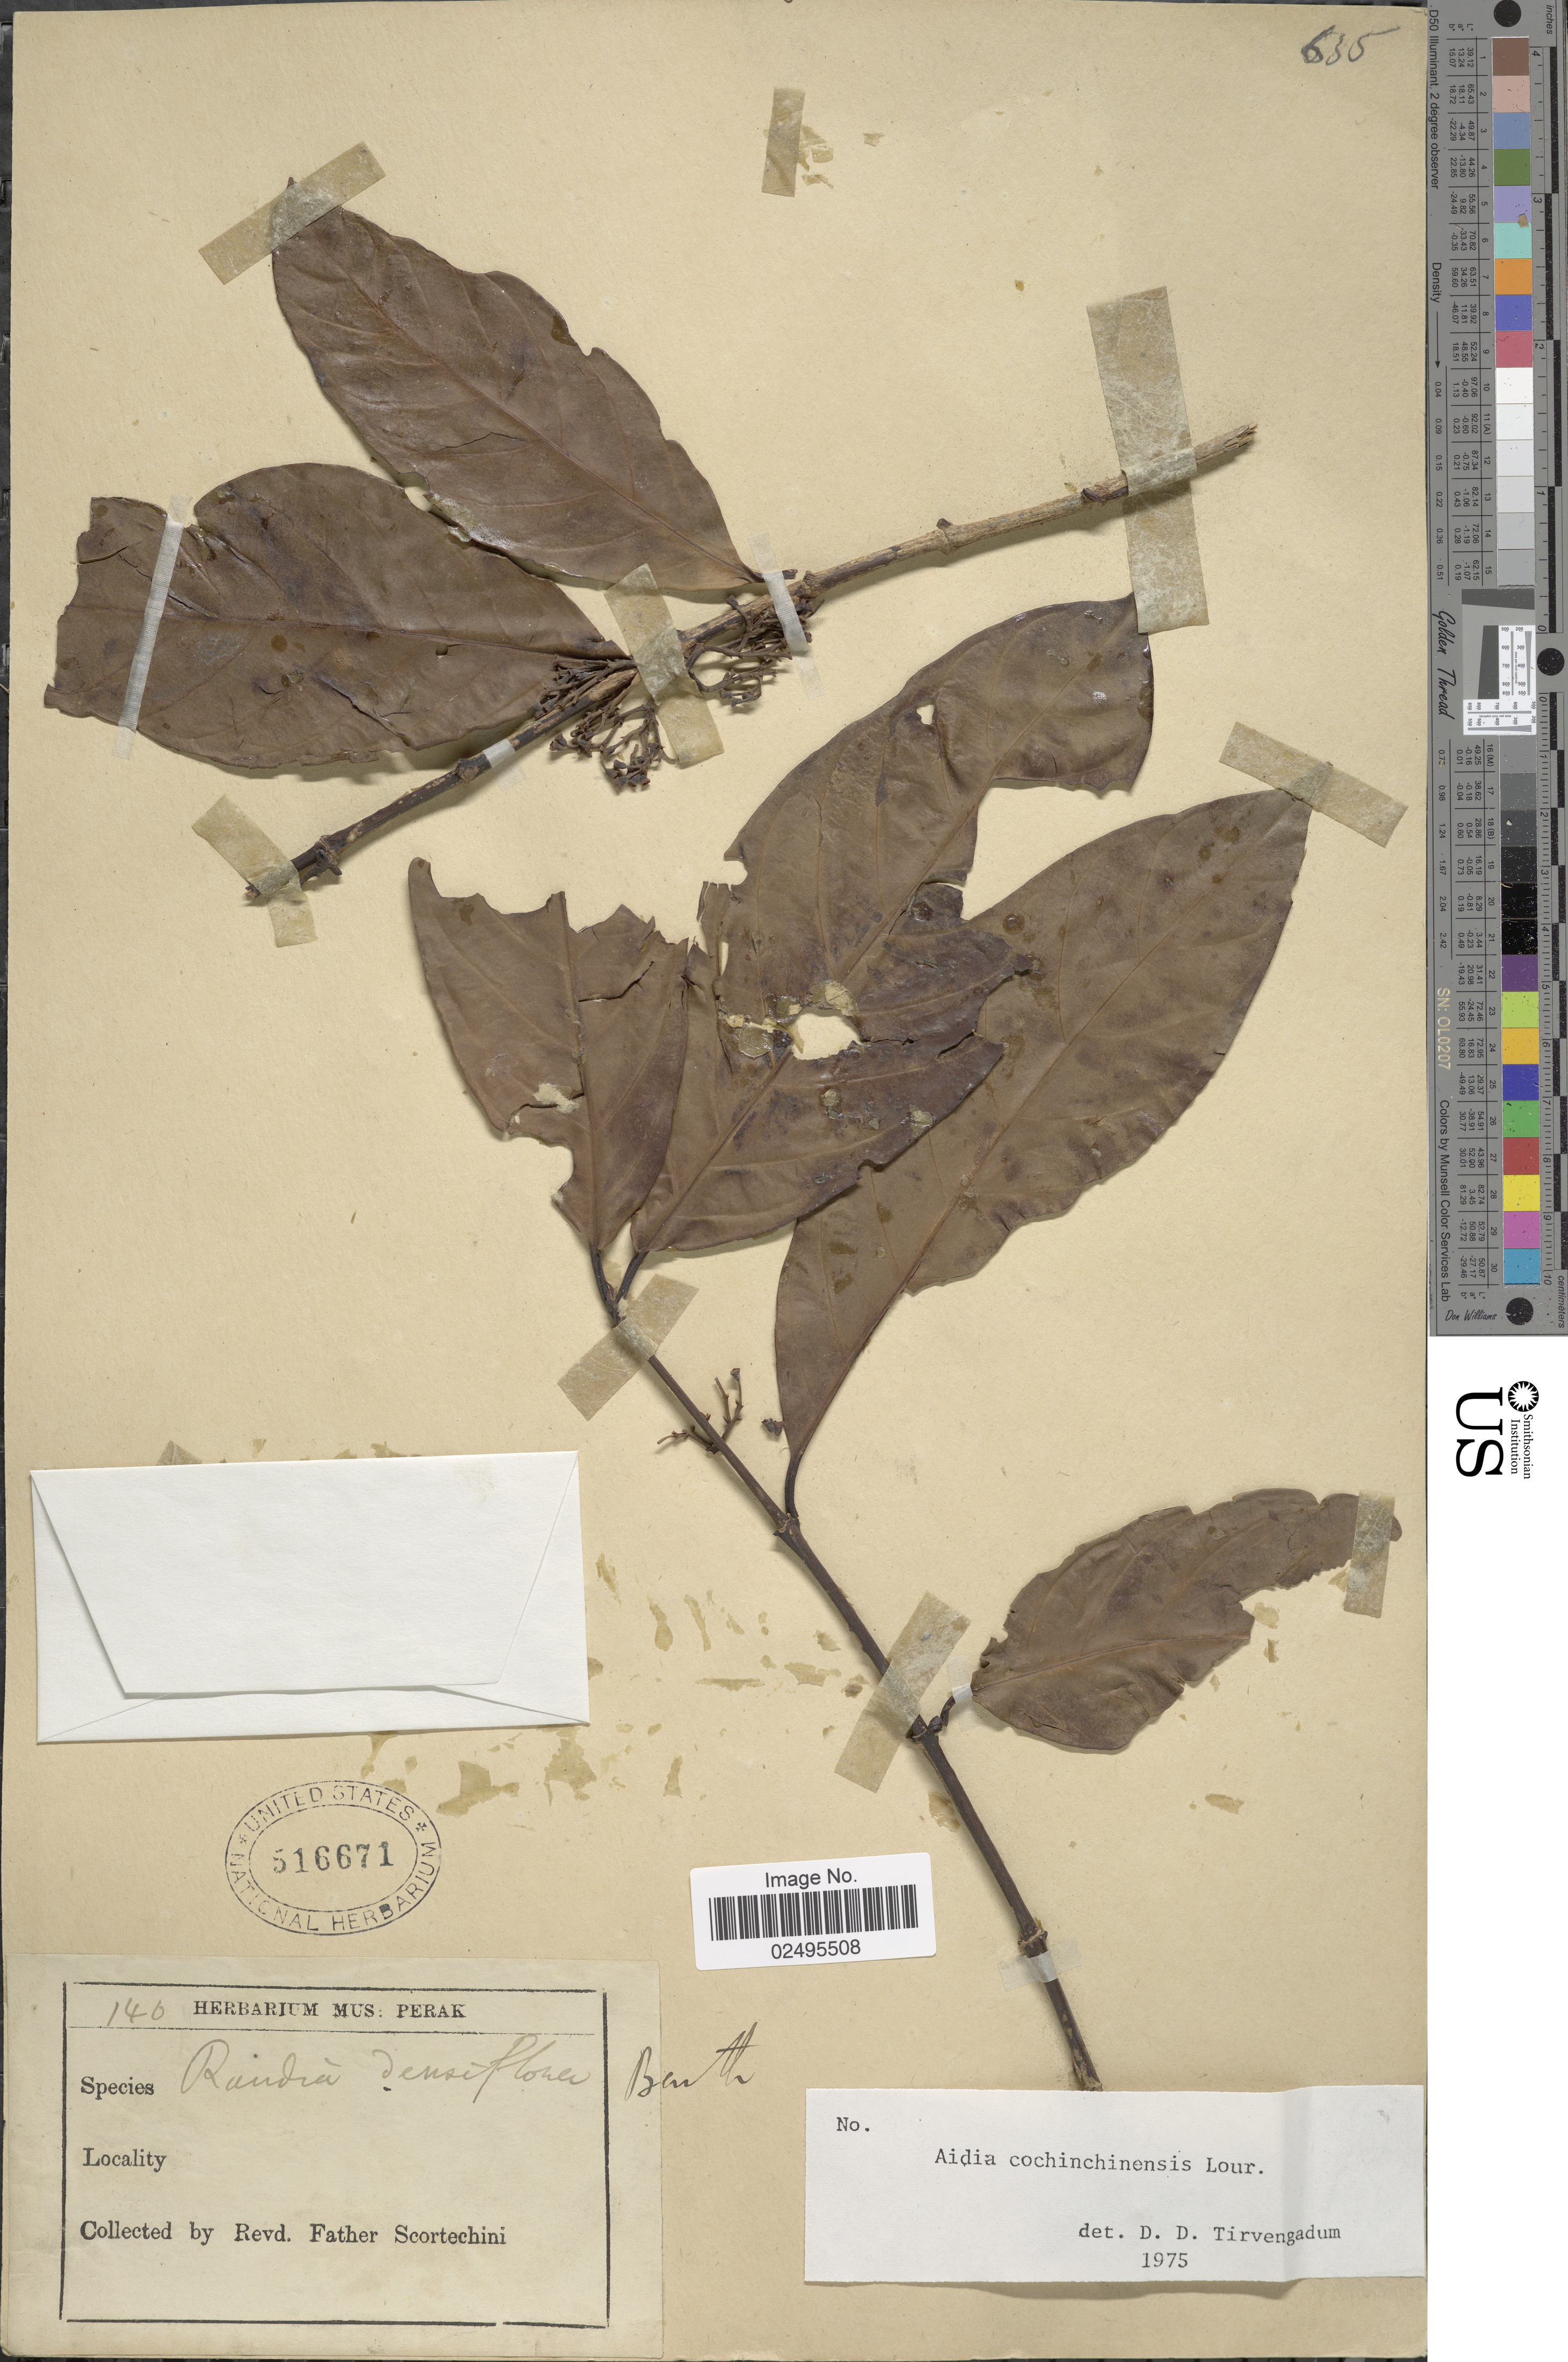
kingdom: Plantae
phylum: Tracheophyta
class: Magnoliopsida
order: Gentianales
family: Rubiaceae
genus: Aidia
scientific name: Aidia densiflora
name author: (Wall.) Masam.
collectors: Fr. Scortechini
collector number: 146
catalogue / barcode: US 516671